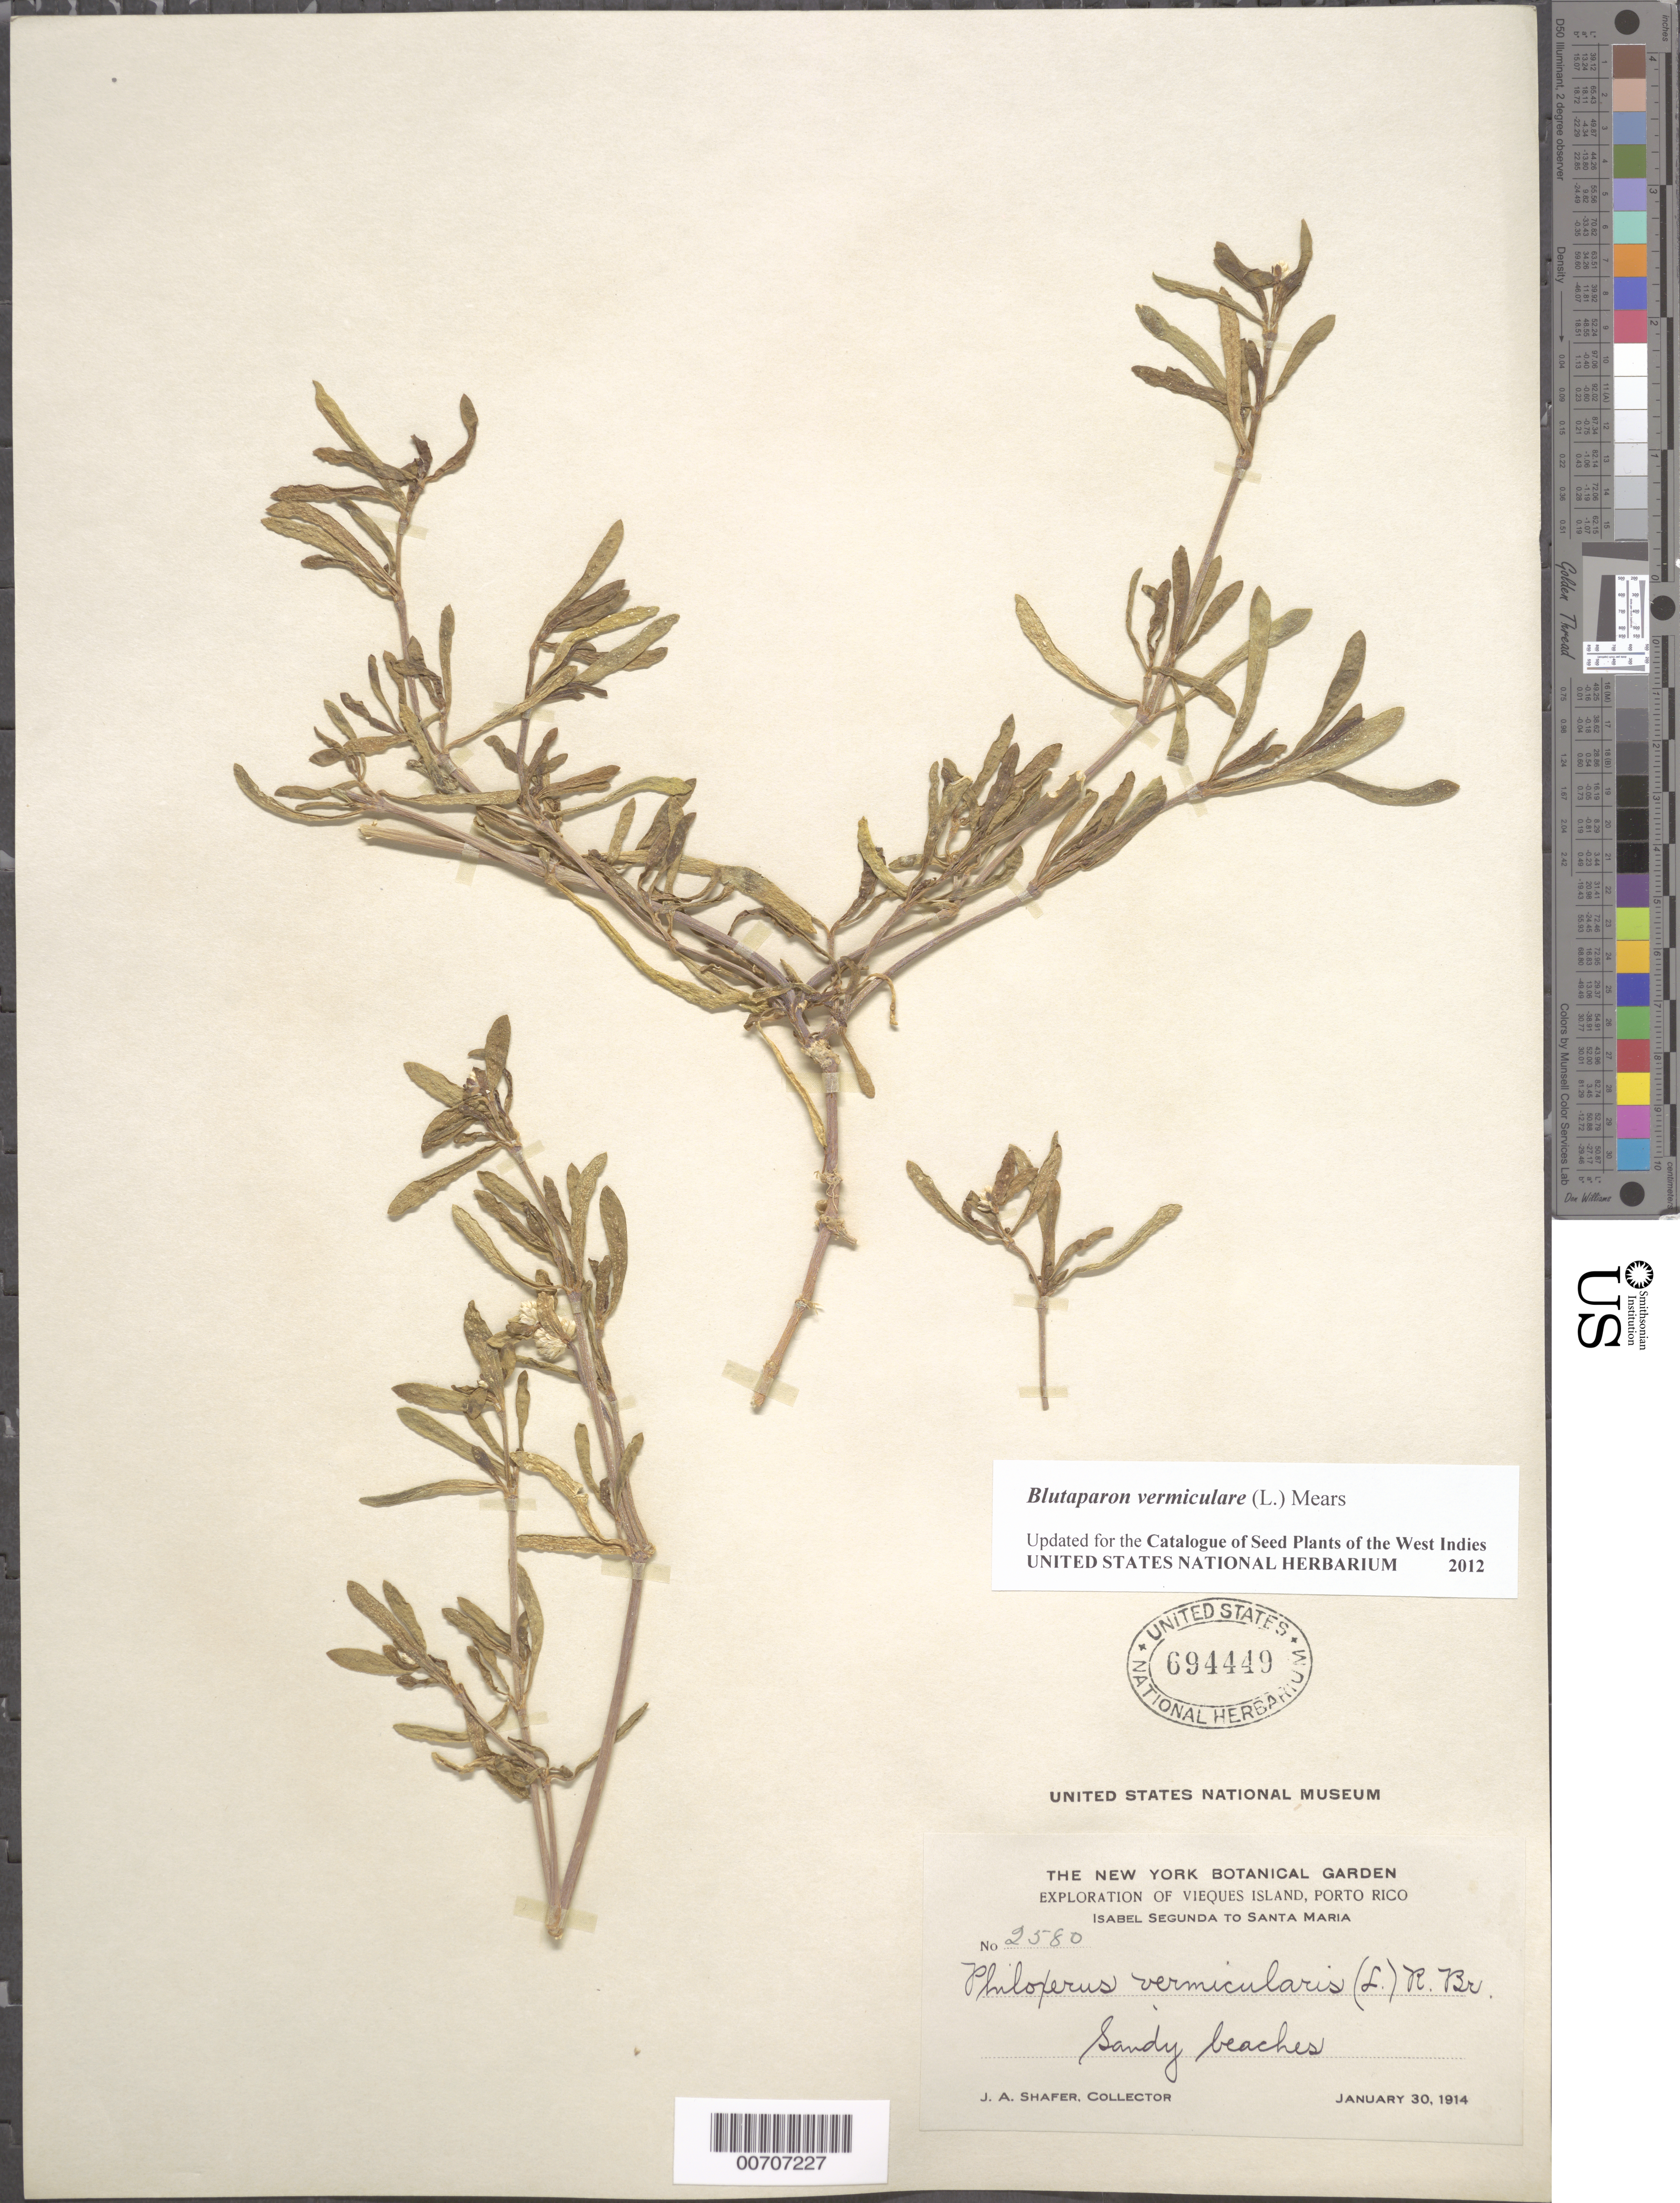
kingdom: Plantae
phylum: Tracheophyta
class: Magnoliopsida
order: Caryophyllales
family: Amaranthaceae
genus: Gomphrena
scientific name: Gomphrena vermicularis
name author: L.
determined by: Strong, Mark T., (BOT), Smithsonian Institution - National Museum of Natural History (UNITED STATES)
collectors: J. A. Shafer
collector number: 2580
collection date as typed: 30 Jan 1914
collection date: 1914-01-30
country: Puerto Rico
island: Vieques Island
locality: Isabel Segunda to Santa Maria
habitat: Sandy beaches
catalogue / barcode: US 694449